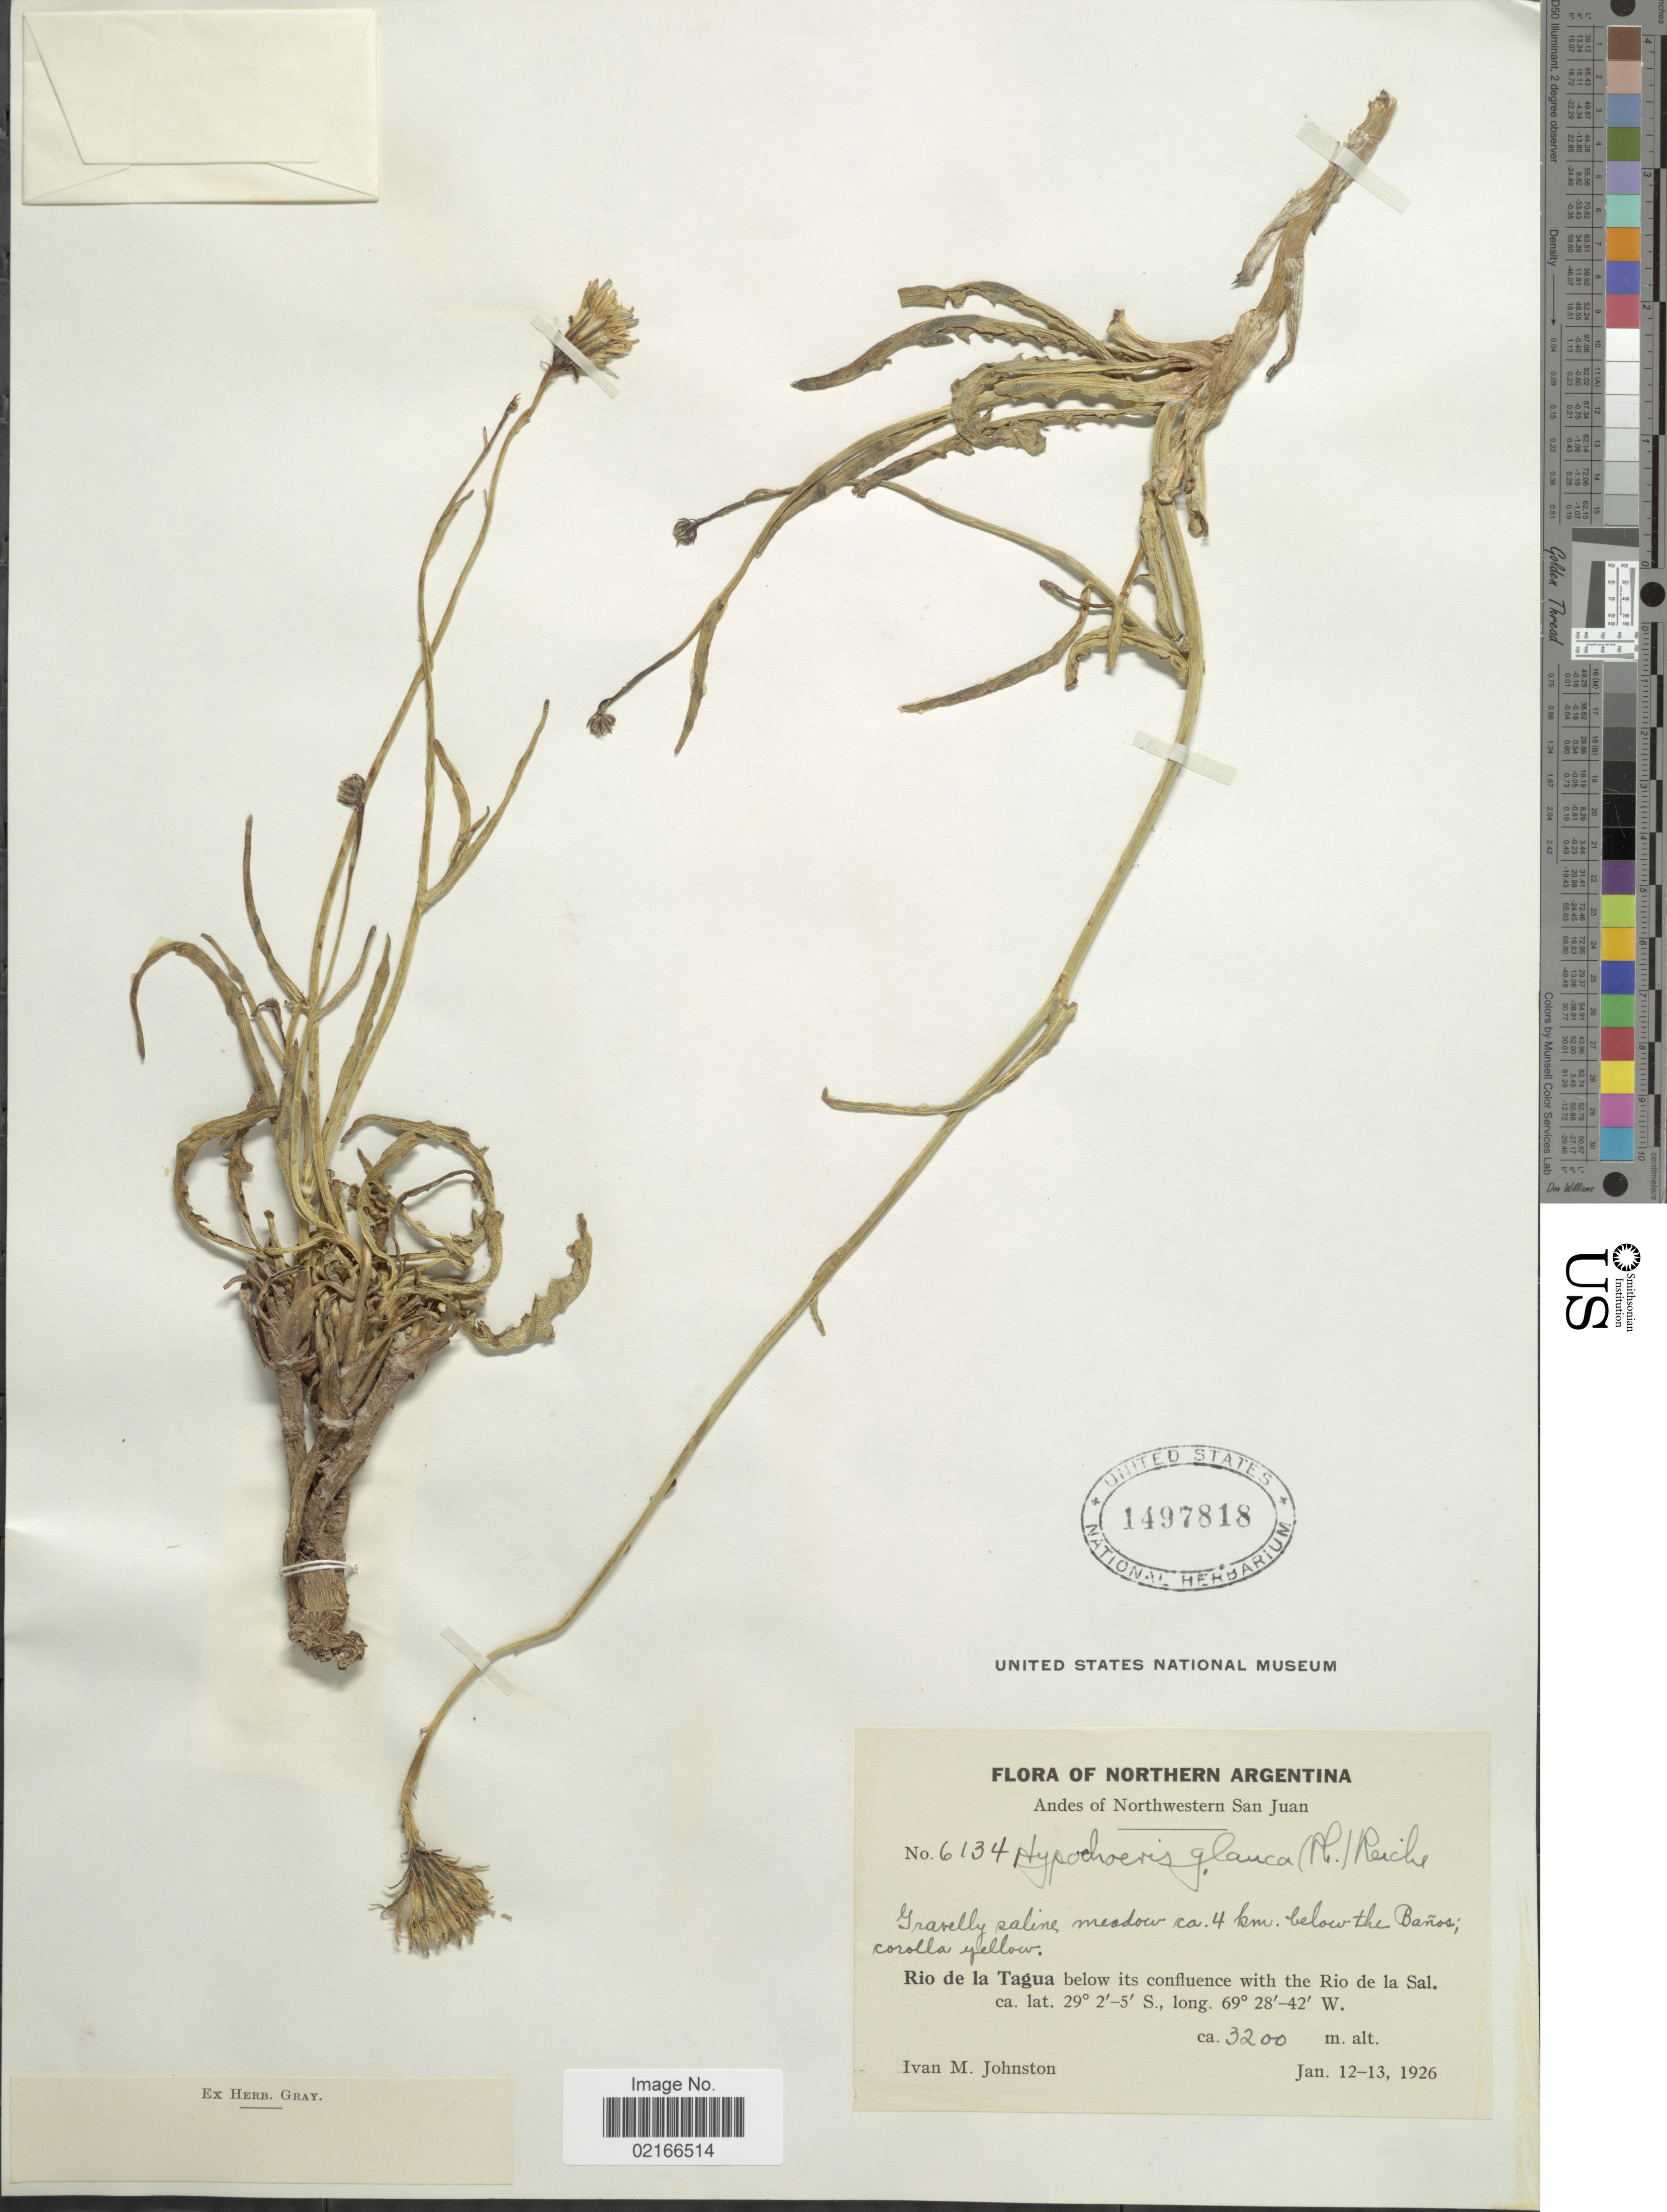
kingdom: Plantae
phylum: Tracheophyta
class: Magnoliopsida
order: Asterales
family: Asteraceae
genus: Hypochaeris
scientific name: Hypochaeris chondrilloides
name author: (A. Gray) Cabrera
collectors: I.M. Johnston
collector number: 6134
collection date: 1926-01-12/1926-01-13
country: Argentina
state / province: San Juan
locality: Northern Argentina. Andes of northwestern San Juan. Rio de la Tagua below its confluence with the Rio de la Sal. ca. 4 km. below the Baños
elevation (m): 3200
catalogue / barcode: US 1497818